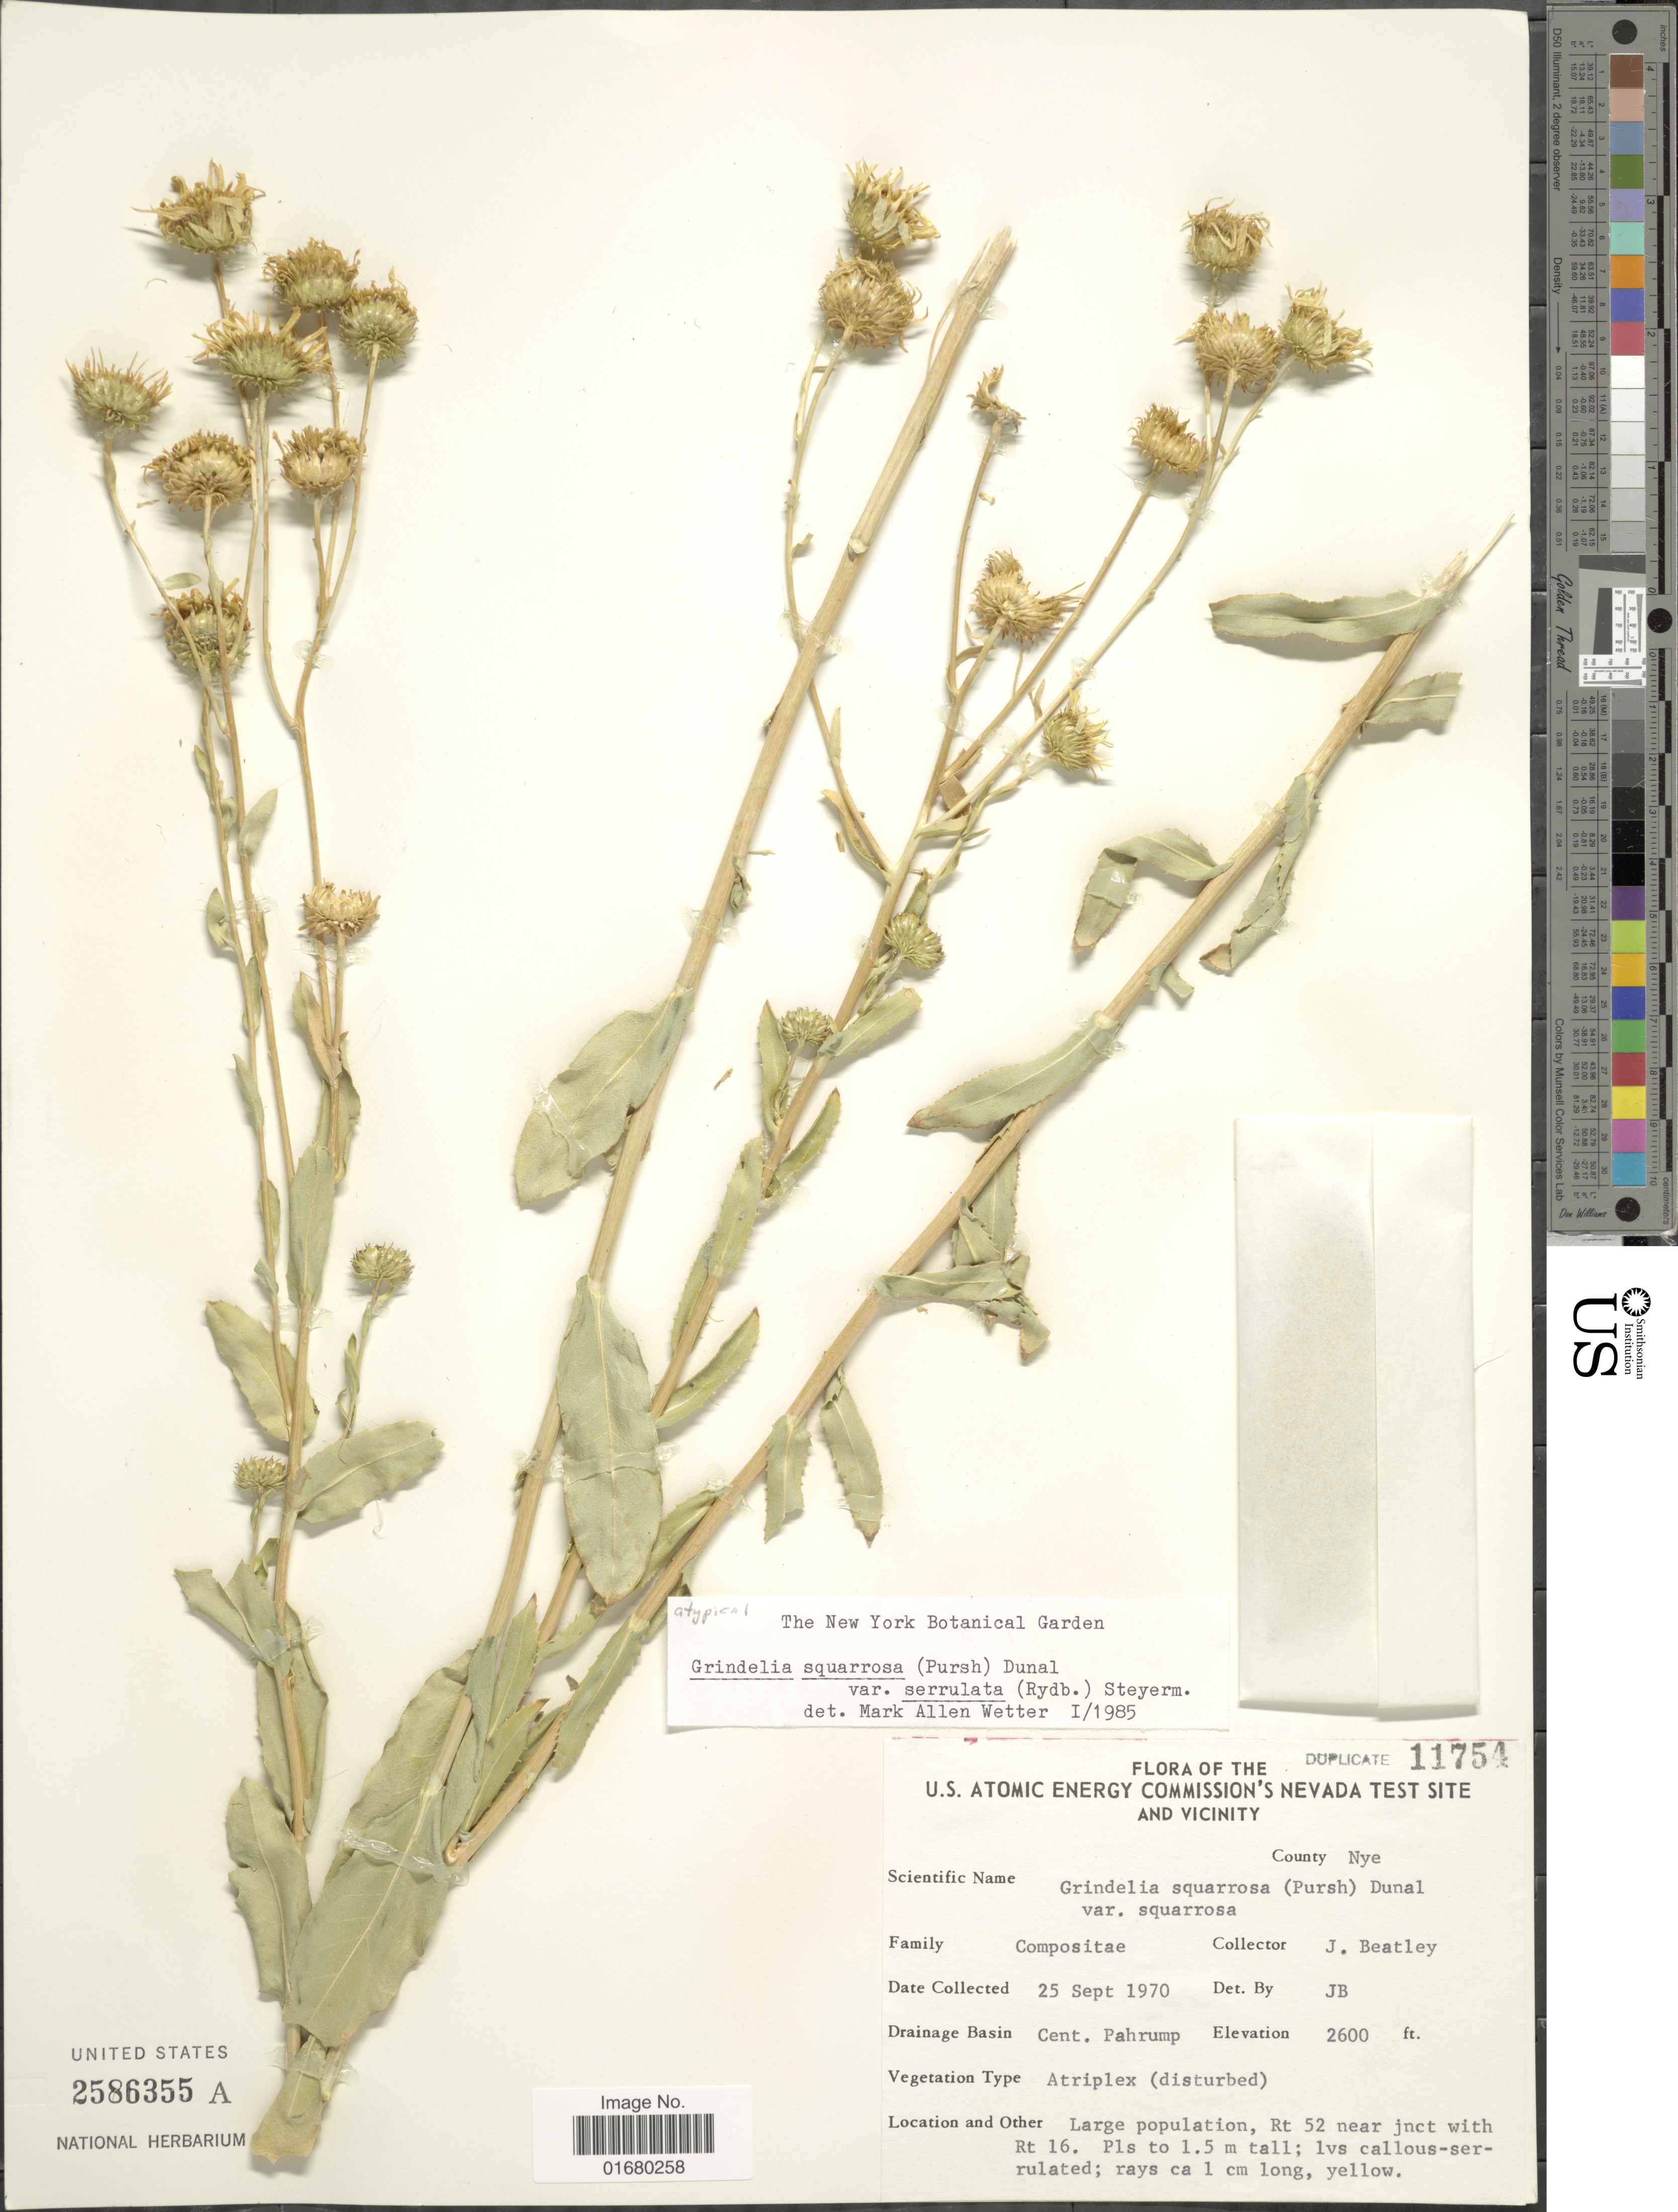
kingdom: Plantae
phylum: Tracheophyta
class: Magnoliopsida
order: Asterales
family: Asteraceae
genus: Grindelia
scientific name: Grindelia squarrosa var. serrulata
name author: (Rydb.) Steyerm.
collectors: J. C. Beatley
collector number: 11754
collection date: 1970-09-25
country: United States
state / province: Nevada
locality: U.S. Atomic Energy Commission's Nevada test site and Vicinity, Drainage Basin: Cent. Pahrump, Rt. 52 near jnct with Rt. 16., County: Nye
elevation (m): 792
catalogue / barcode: US 2586355A